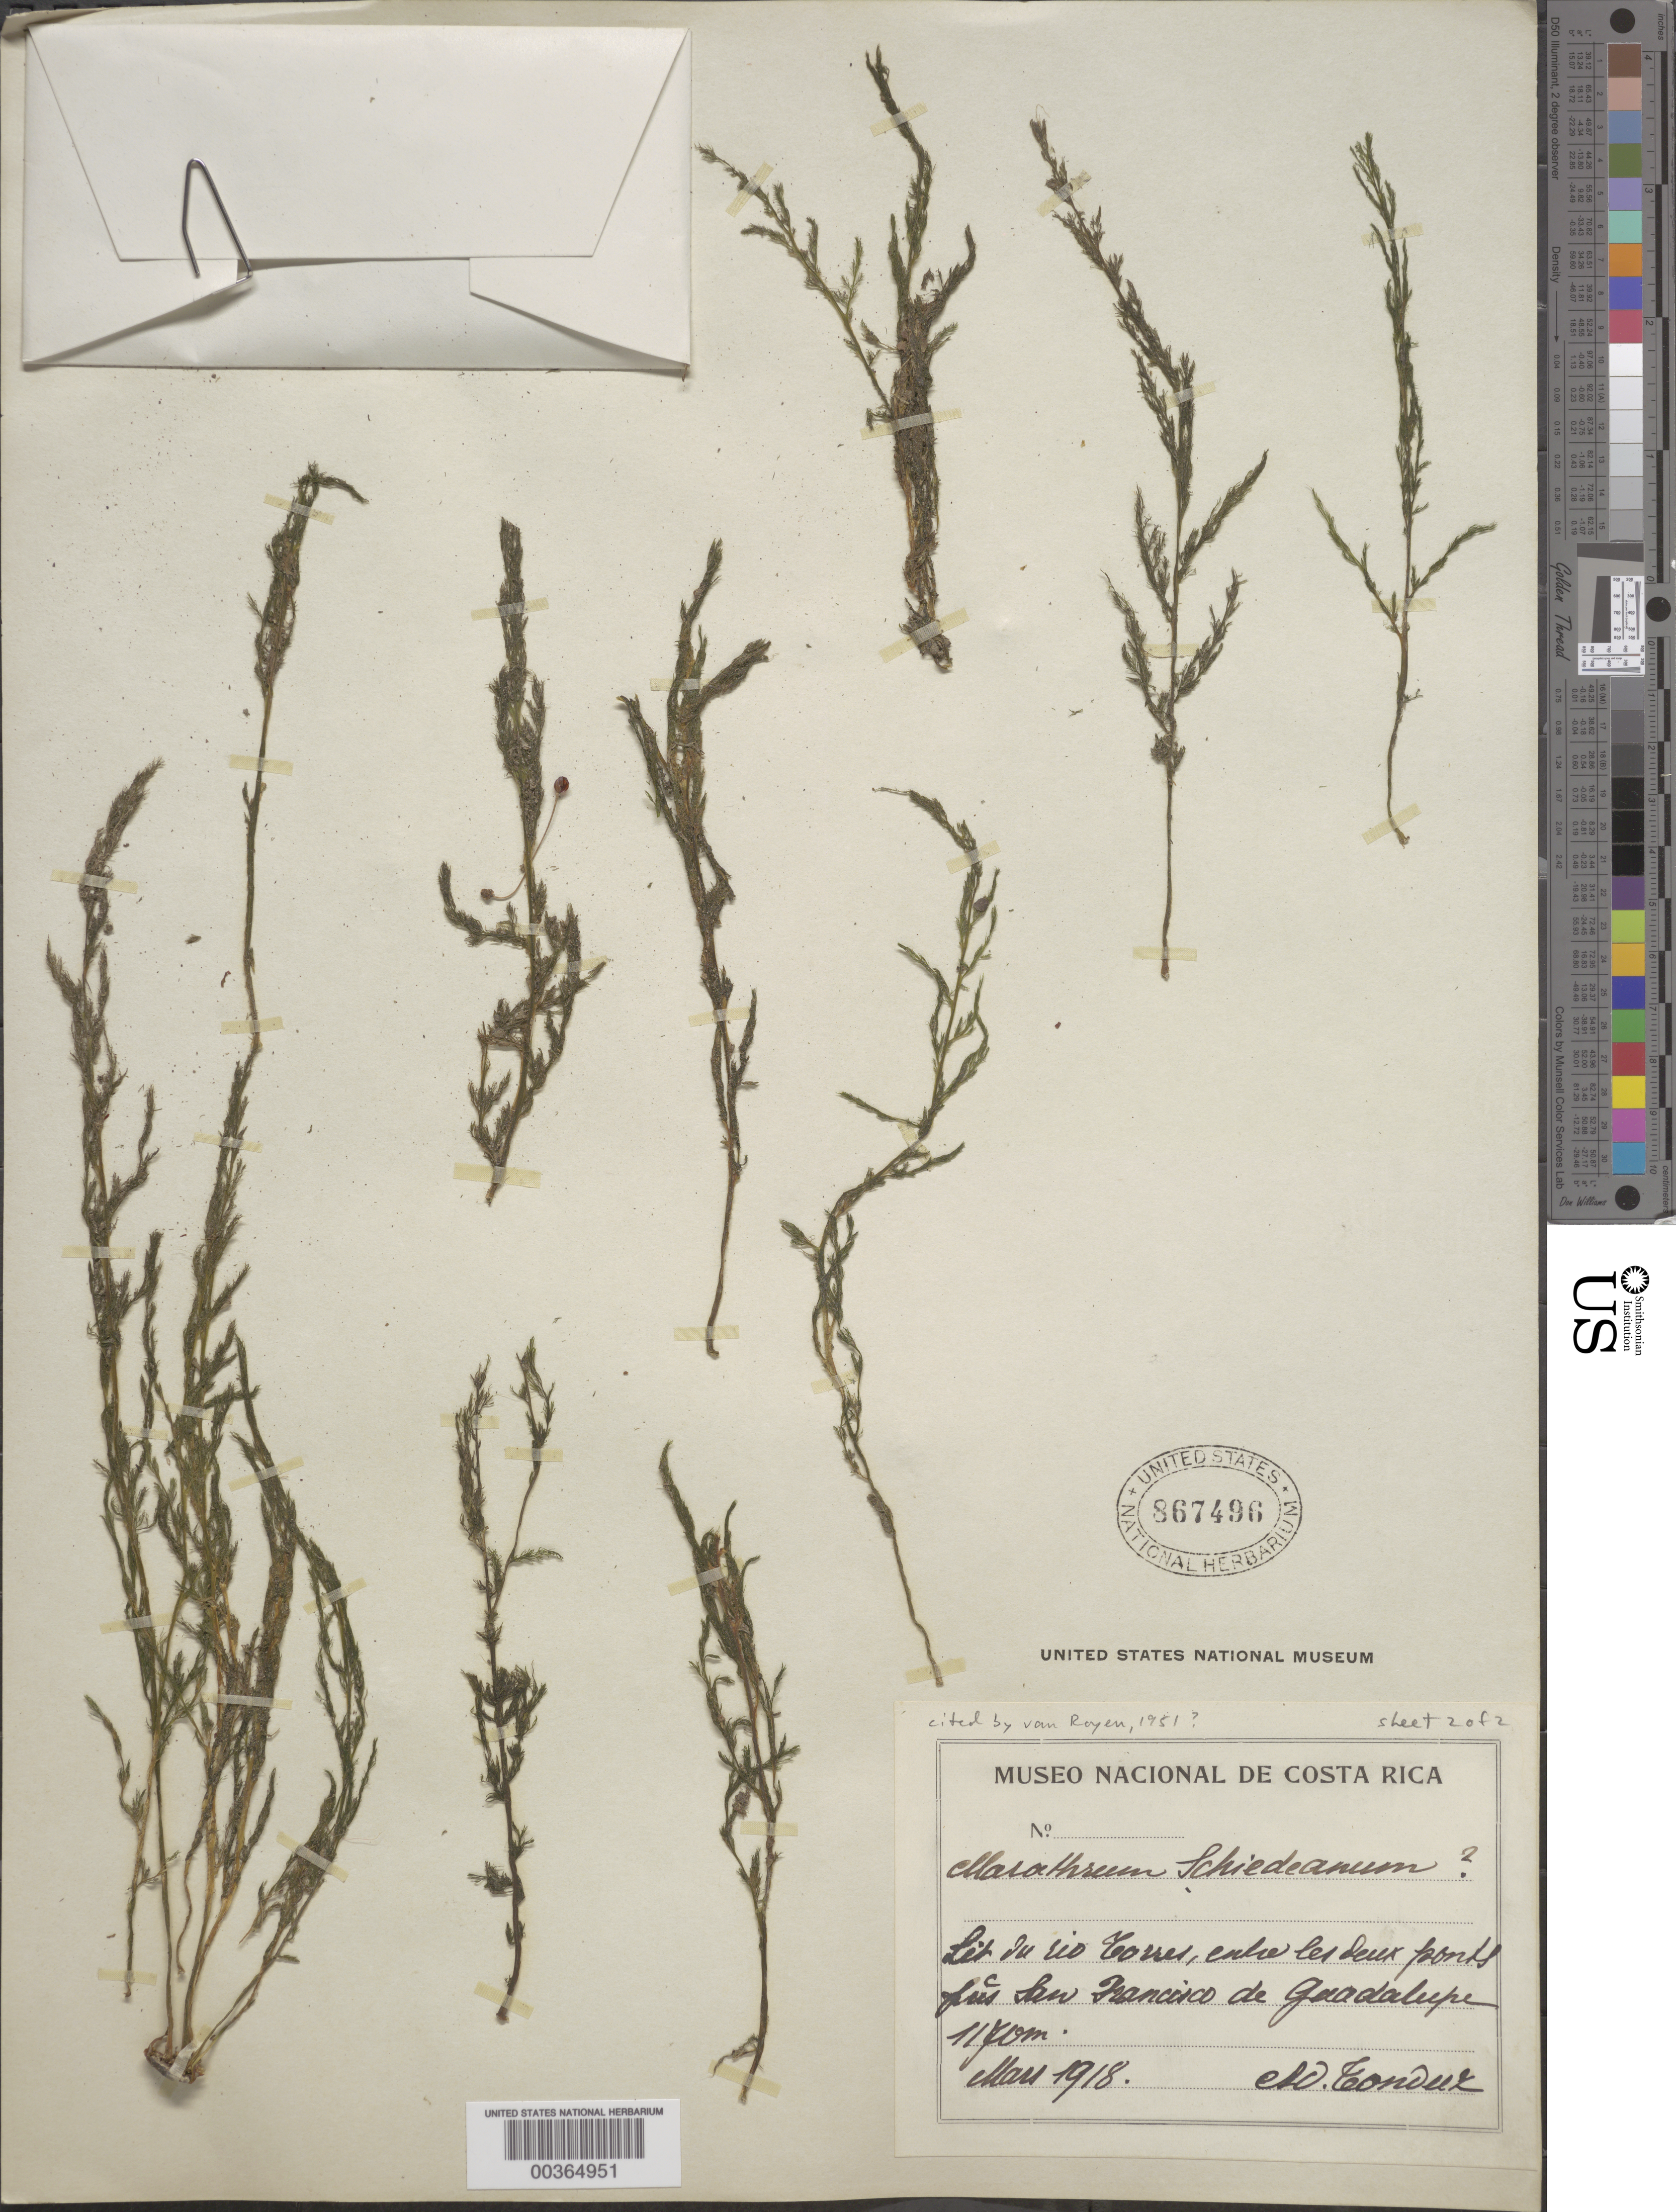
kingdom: Plantae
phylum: Tracheophyta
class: Magnoliopsida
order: Malpighiales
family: Podostemaceae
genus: Marathrum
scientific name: Marathrum schiedeanum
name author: Cham.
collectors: A. Tonduz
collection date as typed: Mar 1918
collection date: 1918-03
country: Costa Rica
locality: Rio Torres, near San Francisco de Guadalupe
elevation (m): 1170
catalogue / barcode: US 867496